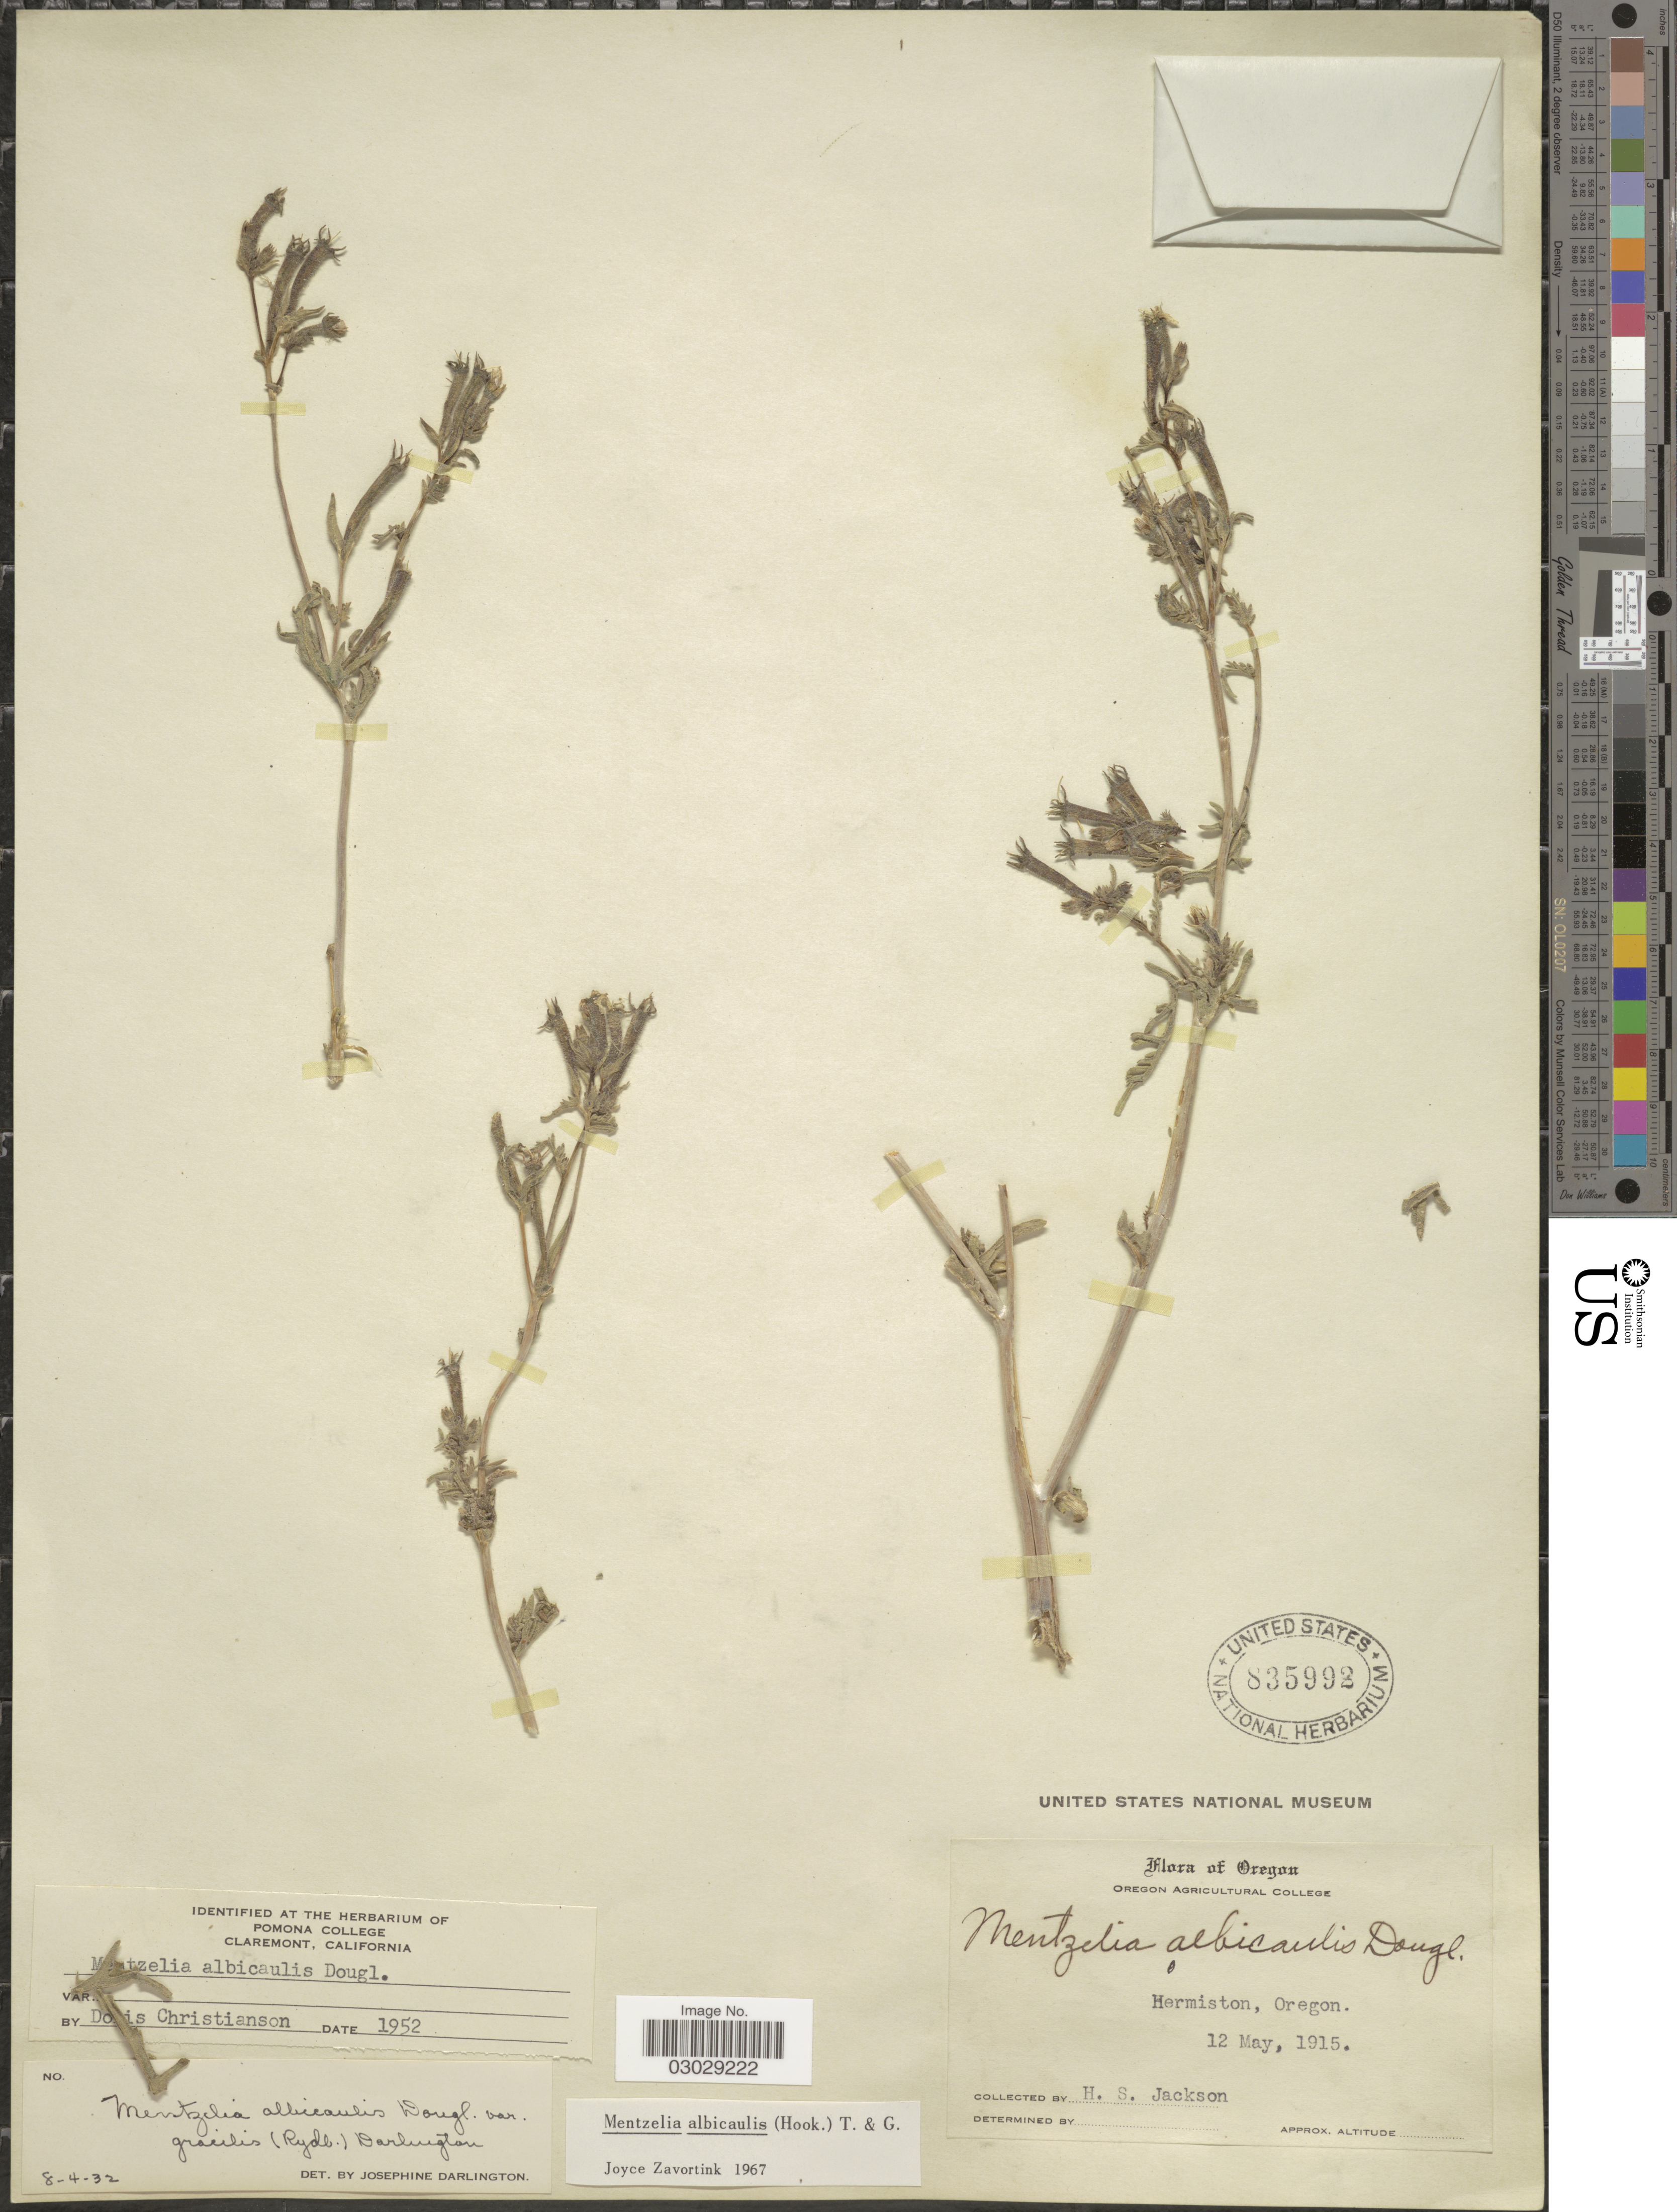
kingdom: Plantae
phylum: Tracheophyta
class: Magnoliopsida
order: Cornales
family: Loasaceae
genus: Mentzelia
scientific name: Mentzelia albicaulis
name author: (Douglas ex Hook.) Douglas ex Torr. & A. Gray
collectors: H. Jackson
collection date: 1915-05-12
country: United States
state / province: Oregon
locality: Hermiston.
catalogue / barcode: US 835992